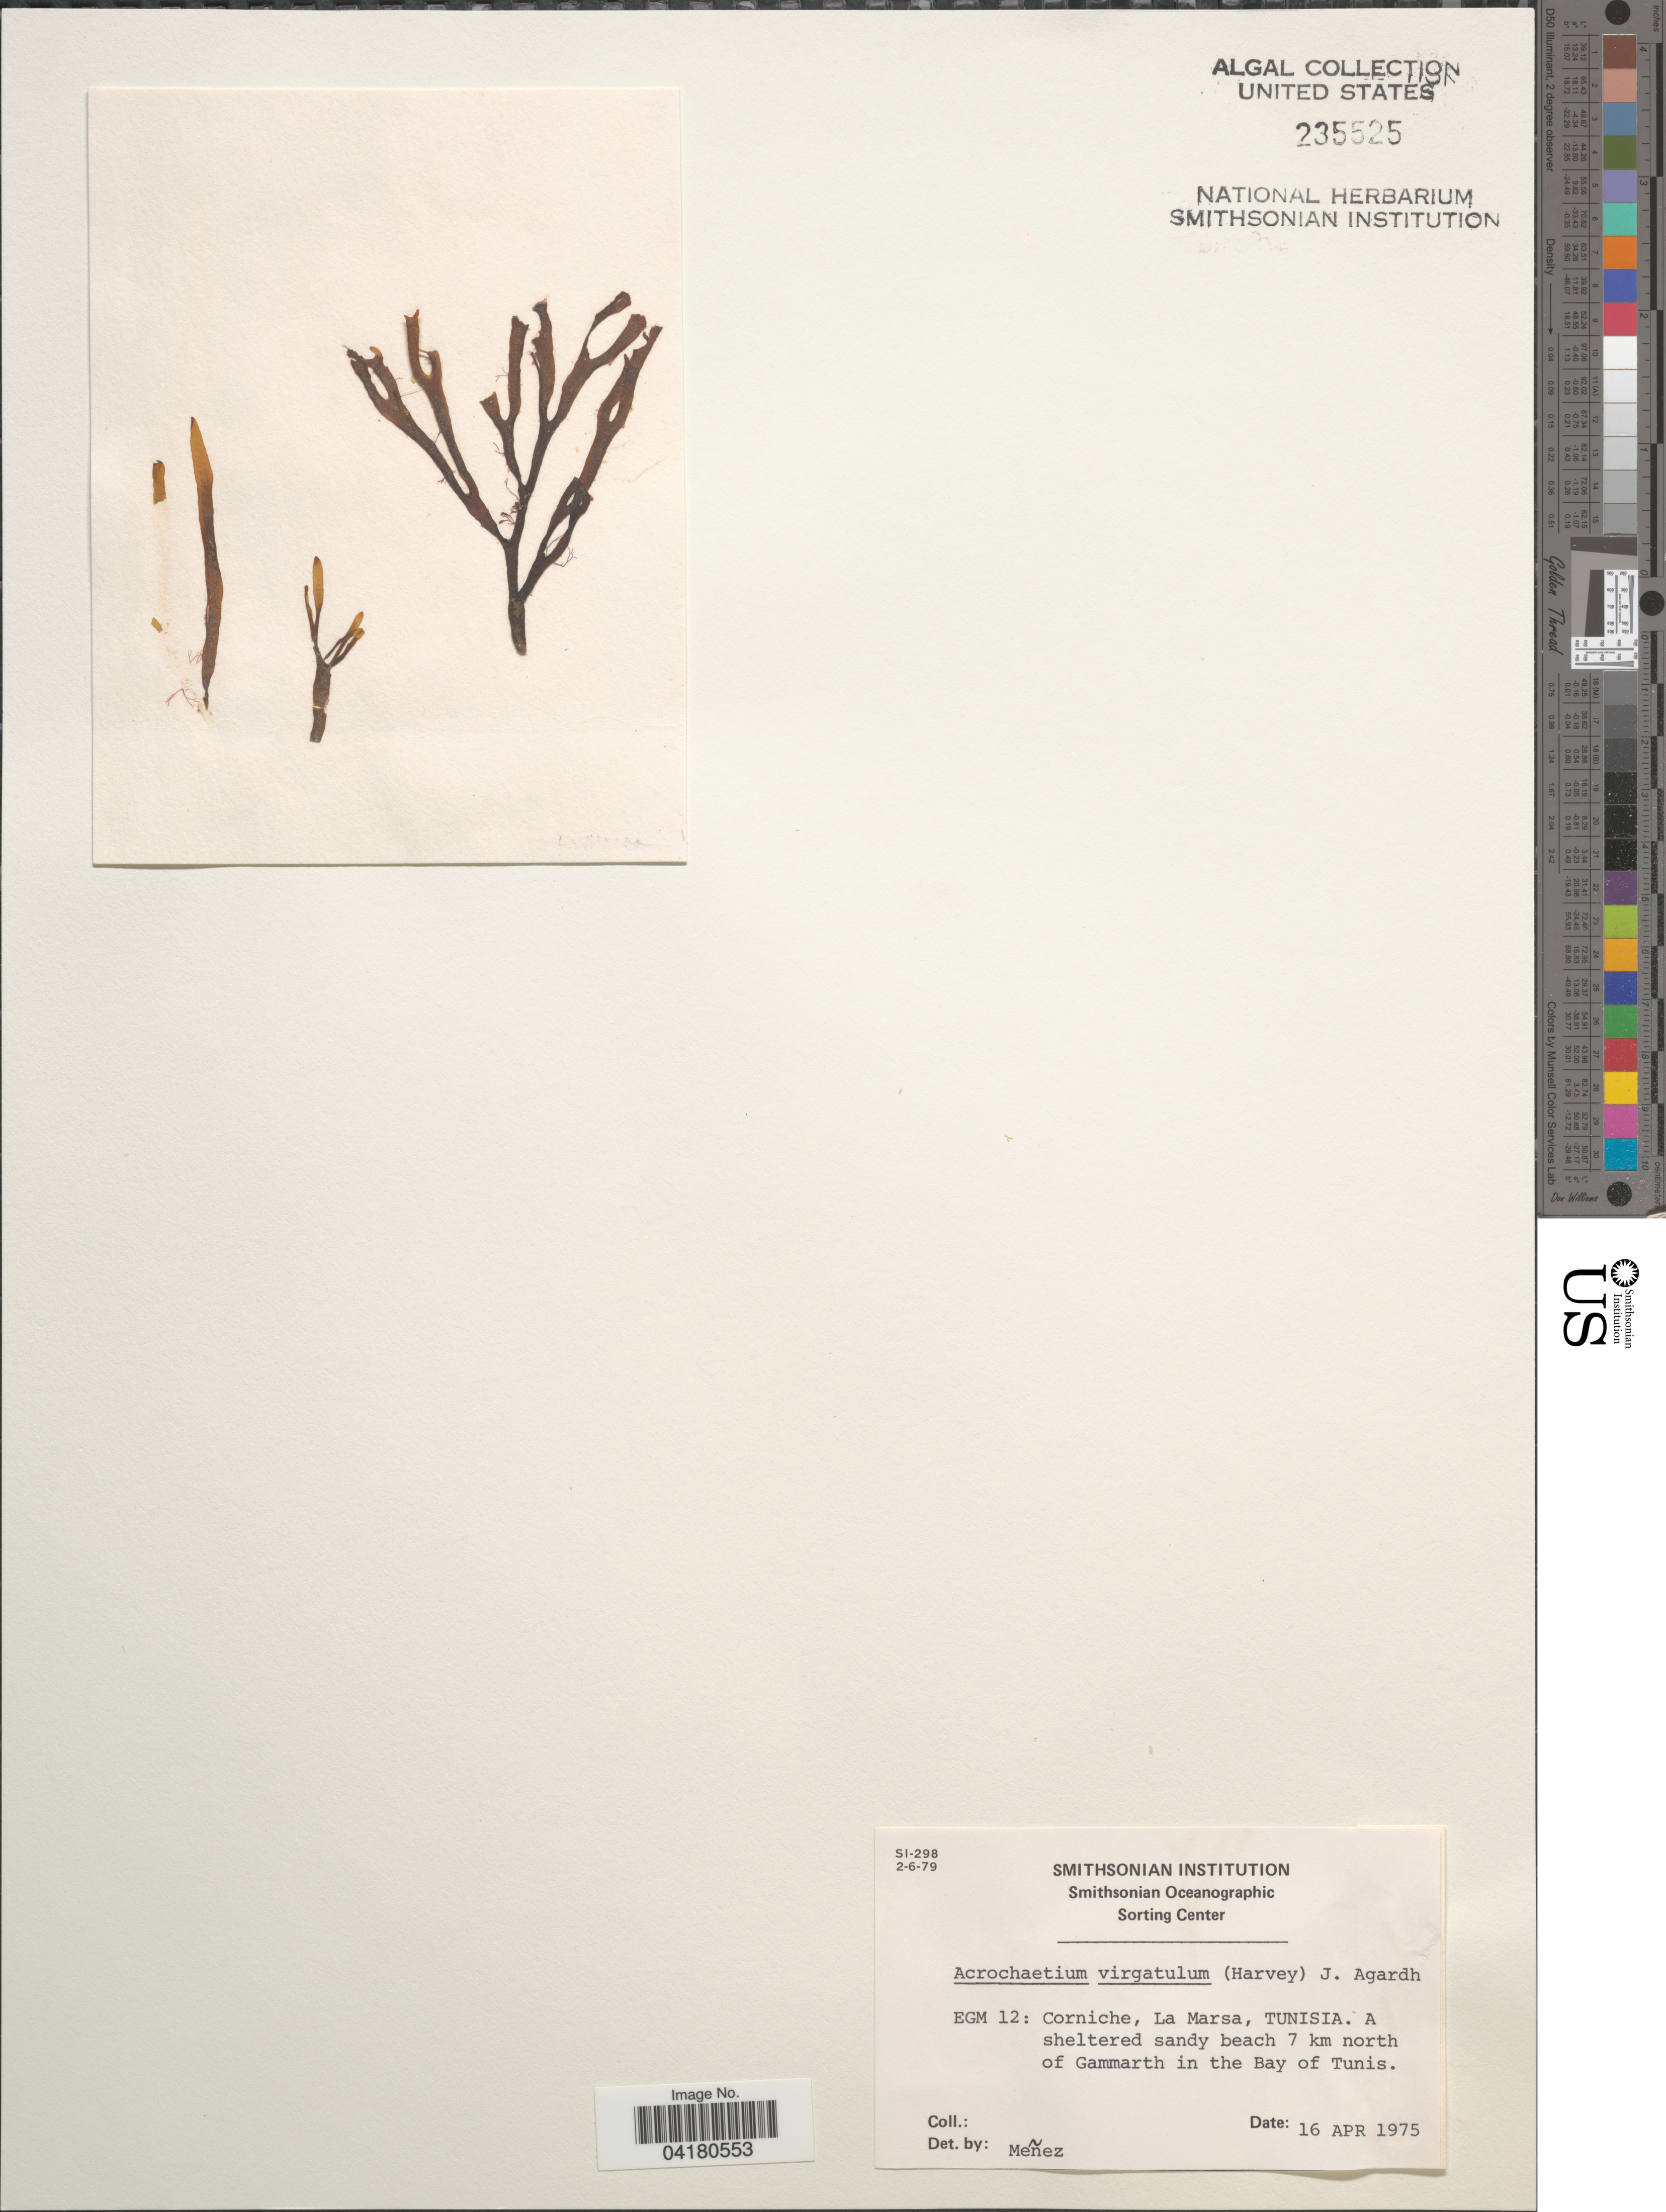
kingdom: Plantae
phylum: Rhodophyta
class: Florideophyceae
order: Acrochaetiales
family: Acrochaetiaceae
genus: Acrochaetium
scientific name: Acrochaetium secundatum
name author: (Lyngb.) Näg. in Näg. & C. Cramer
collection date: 1975-04-16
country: Tunisia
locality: EGM 12: Corniche, La Marsa, Tunisia. A sheltered sandy beach 7 km north of Gammarth in the Bay of Tunis.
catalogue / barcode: US 235525